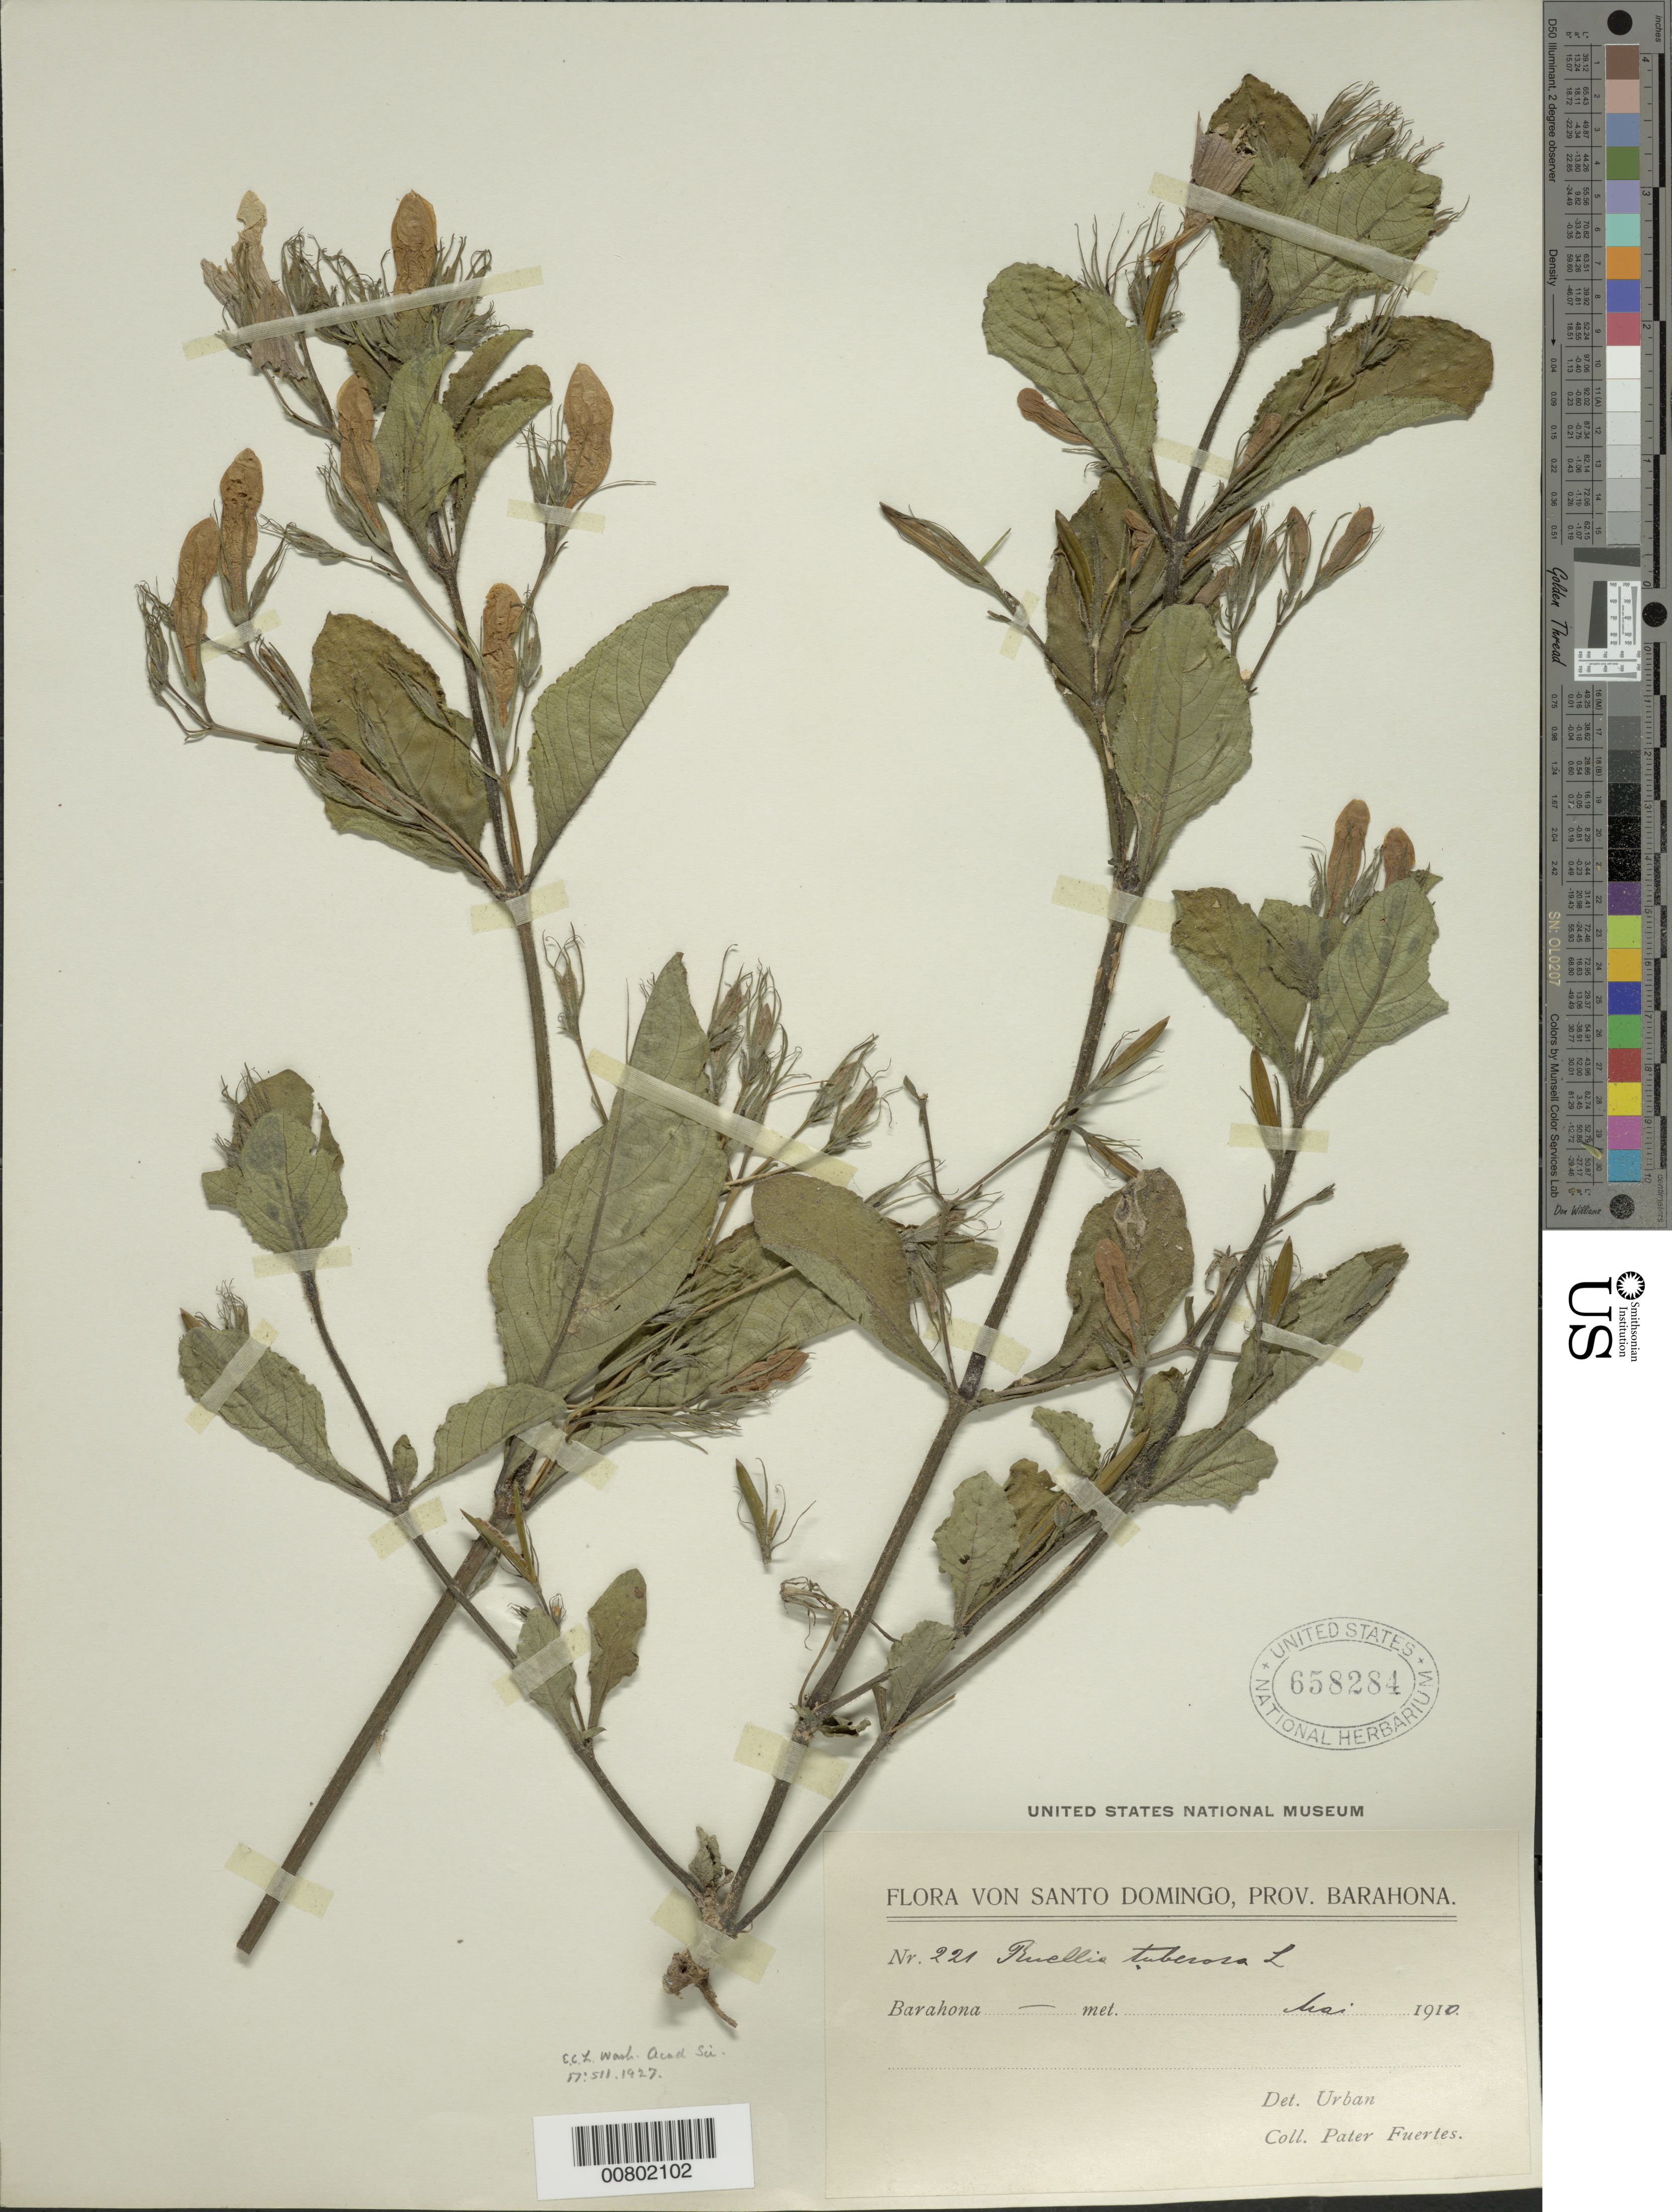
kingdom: Plantae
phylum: Tracheophyta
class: Magnoliopsida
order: Lamiales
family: Acanthaceae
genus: Ruellia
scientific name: Ruellia tuberosa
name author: L.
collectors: M. D. Fuertes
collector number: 221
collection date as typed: May 1910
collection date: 1910-05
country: Dominican Republic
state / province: Barahona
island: Hispaniola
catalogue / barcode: US 658284